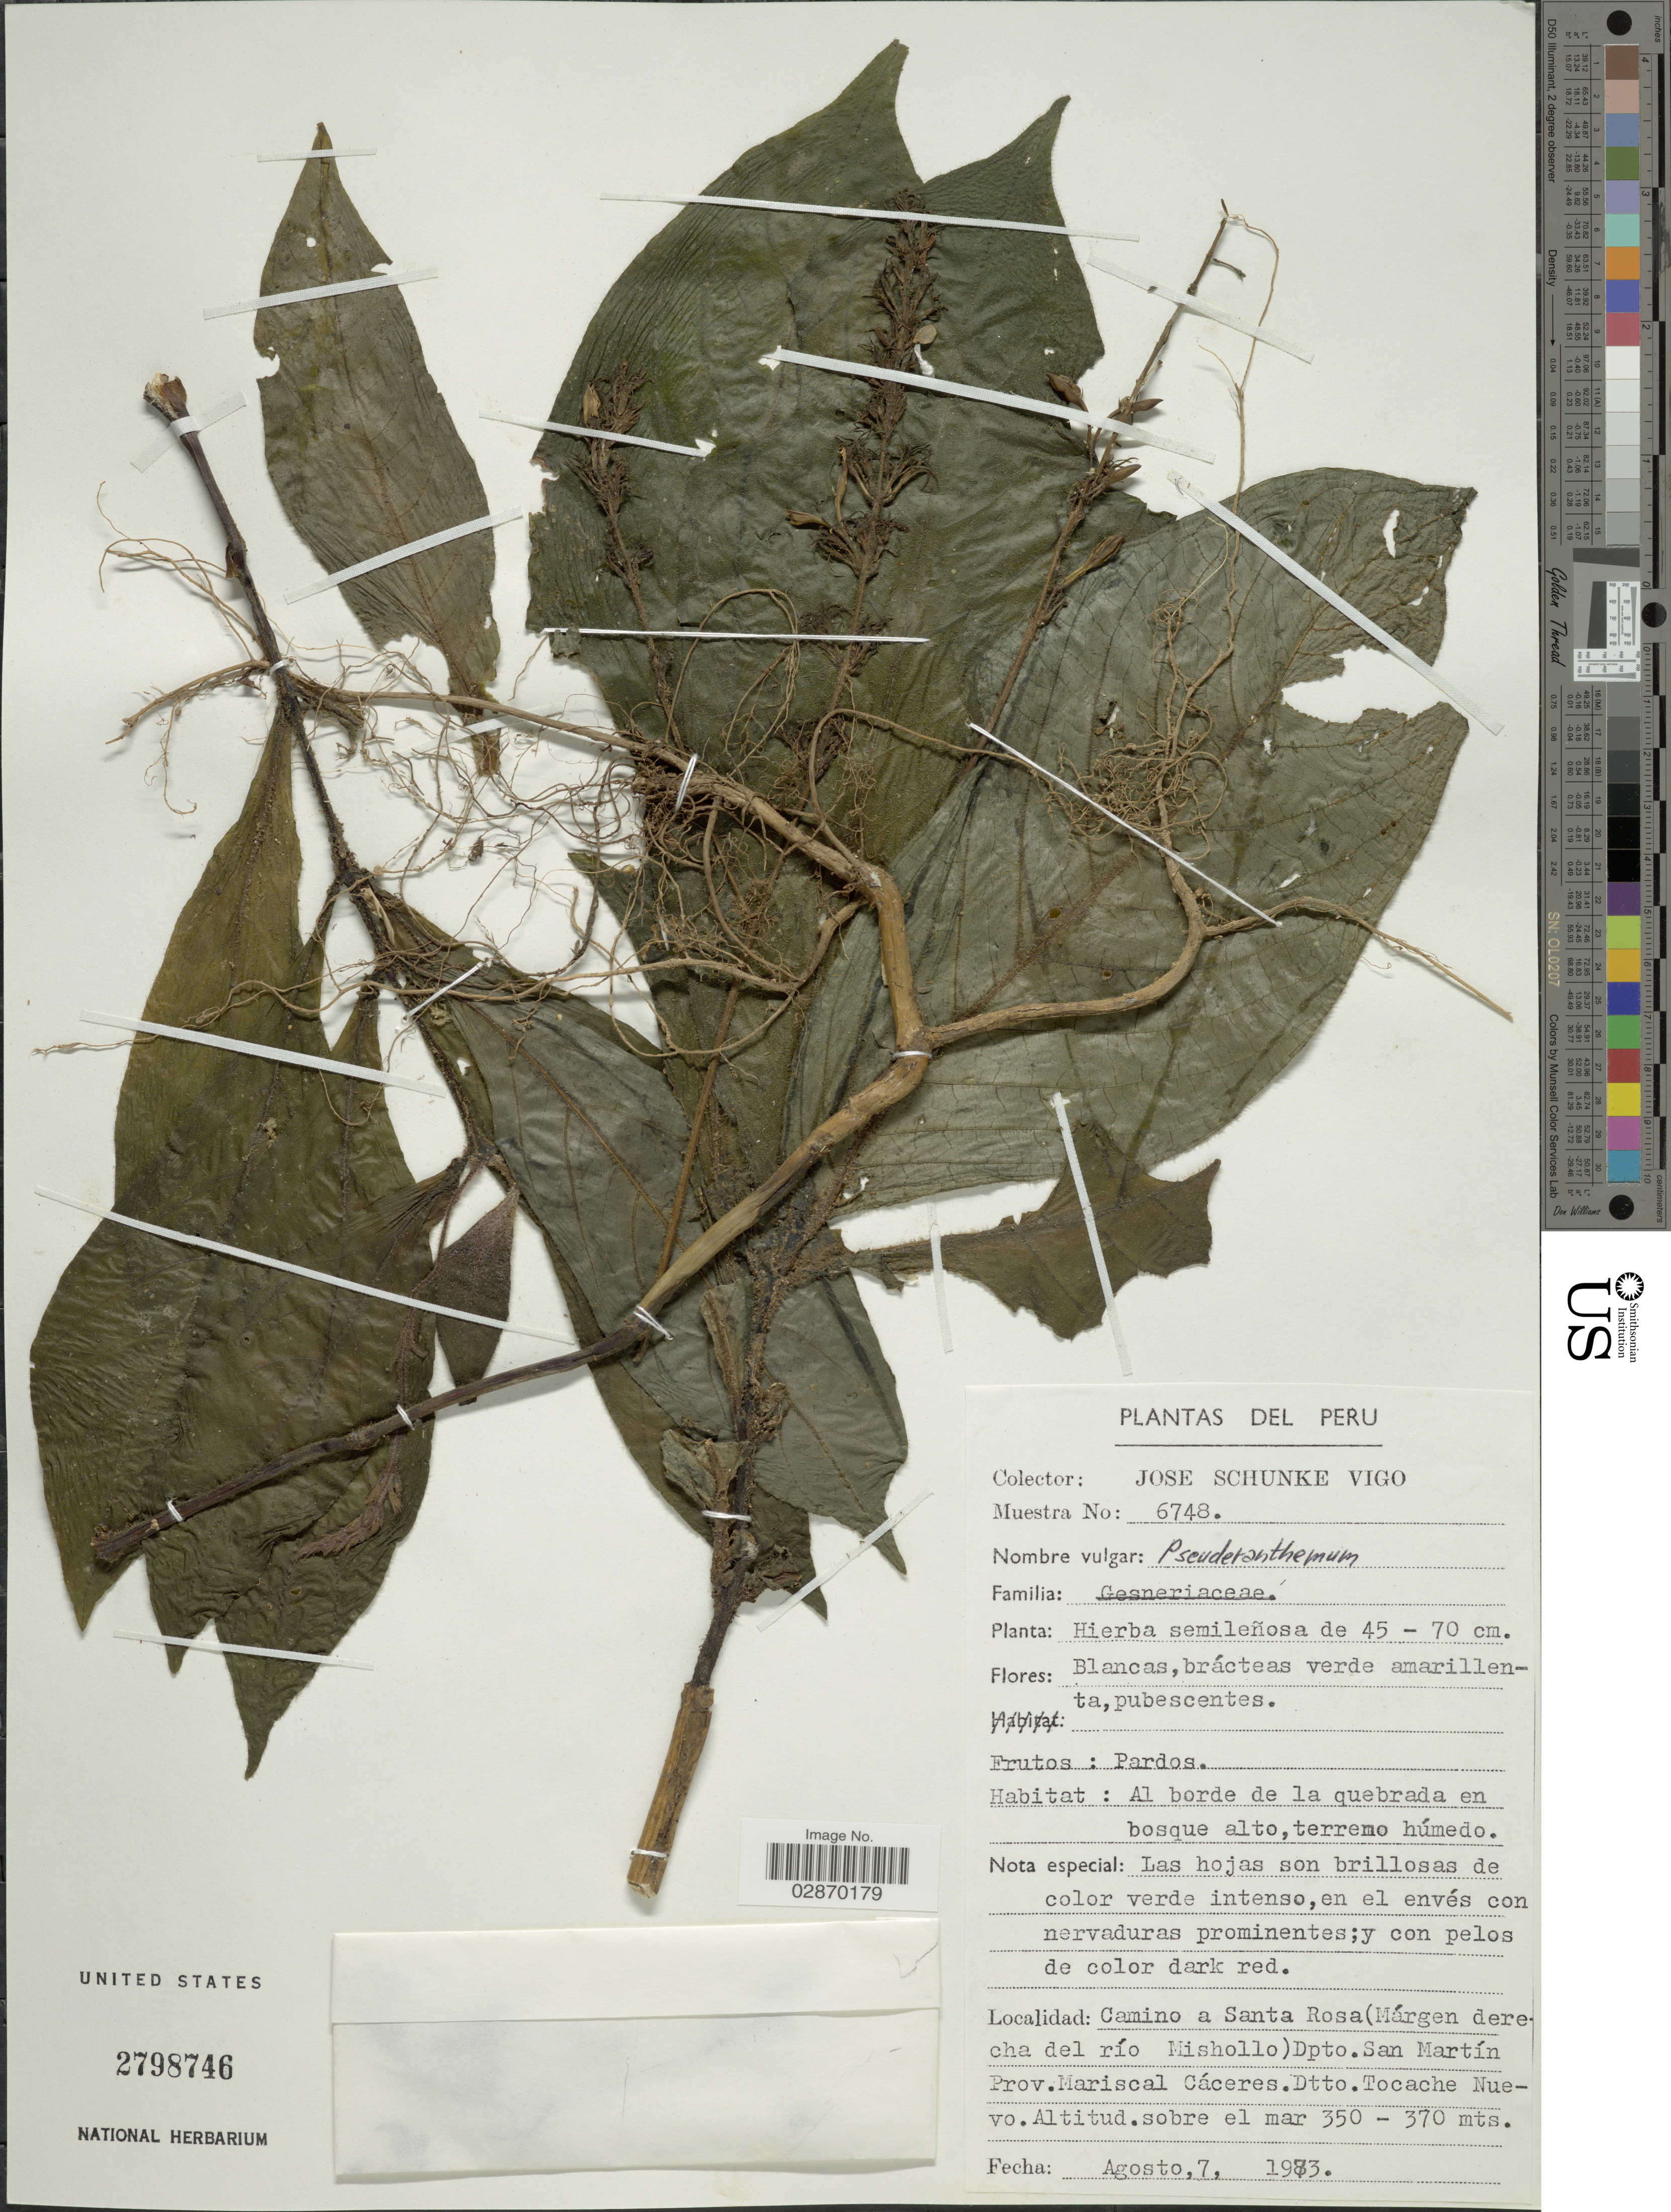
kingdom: Plantae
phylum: Tracheophyta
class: Magnoliopsida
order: Lamiales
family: Acanthaceae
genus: Pseuderanthemum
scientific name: Pseuderanthemum sp.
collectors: J. Schunke Vigo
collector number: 6748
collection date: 1973-08-07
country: Peru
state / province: San Martín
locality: Camino a Santa Rosa (Márgen derecha del río Mishollo) Dpto. San Martín, Prov. Mariscal Cáceres. Dtto. Tocache Nuevo.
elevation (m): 350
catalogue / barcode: US 2798746